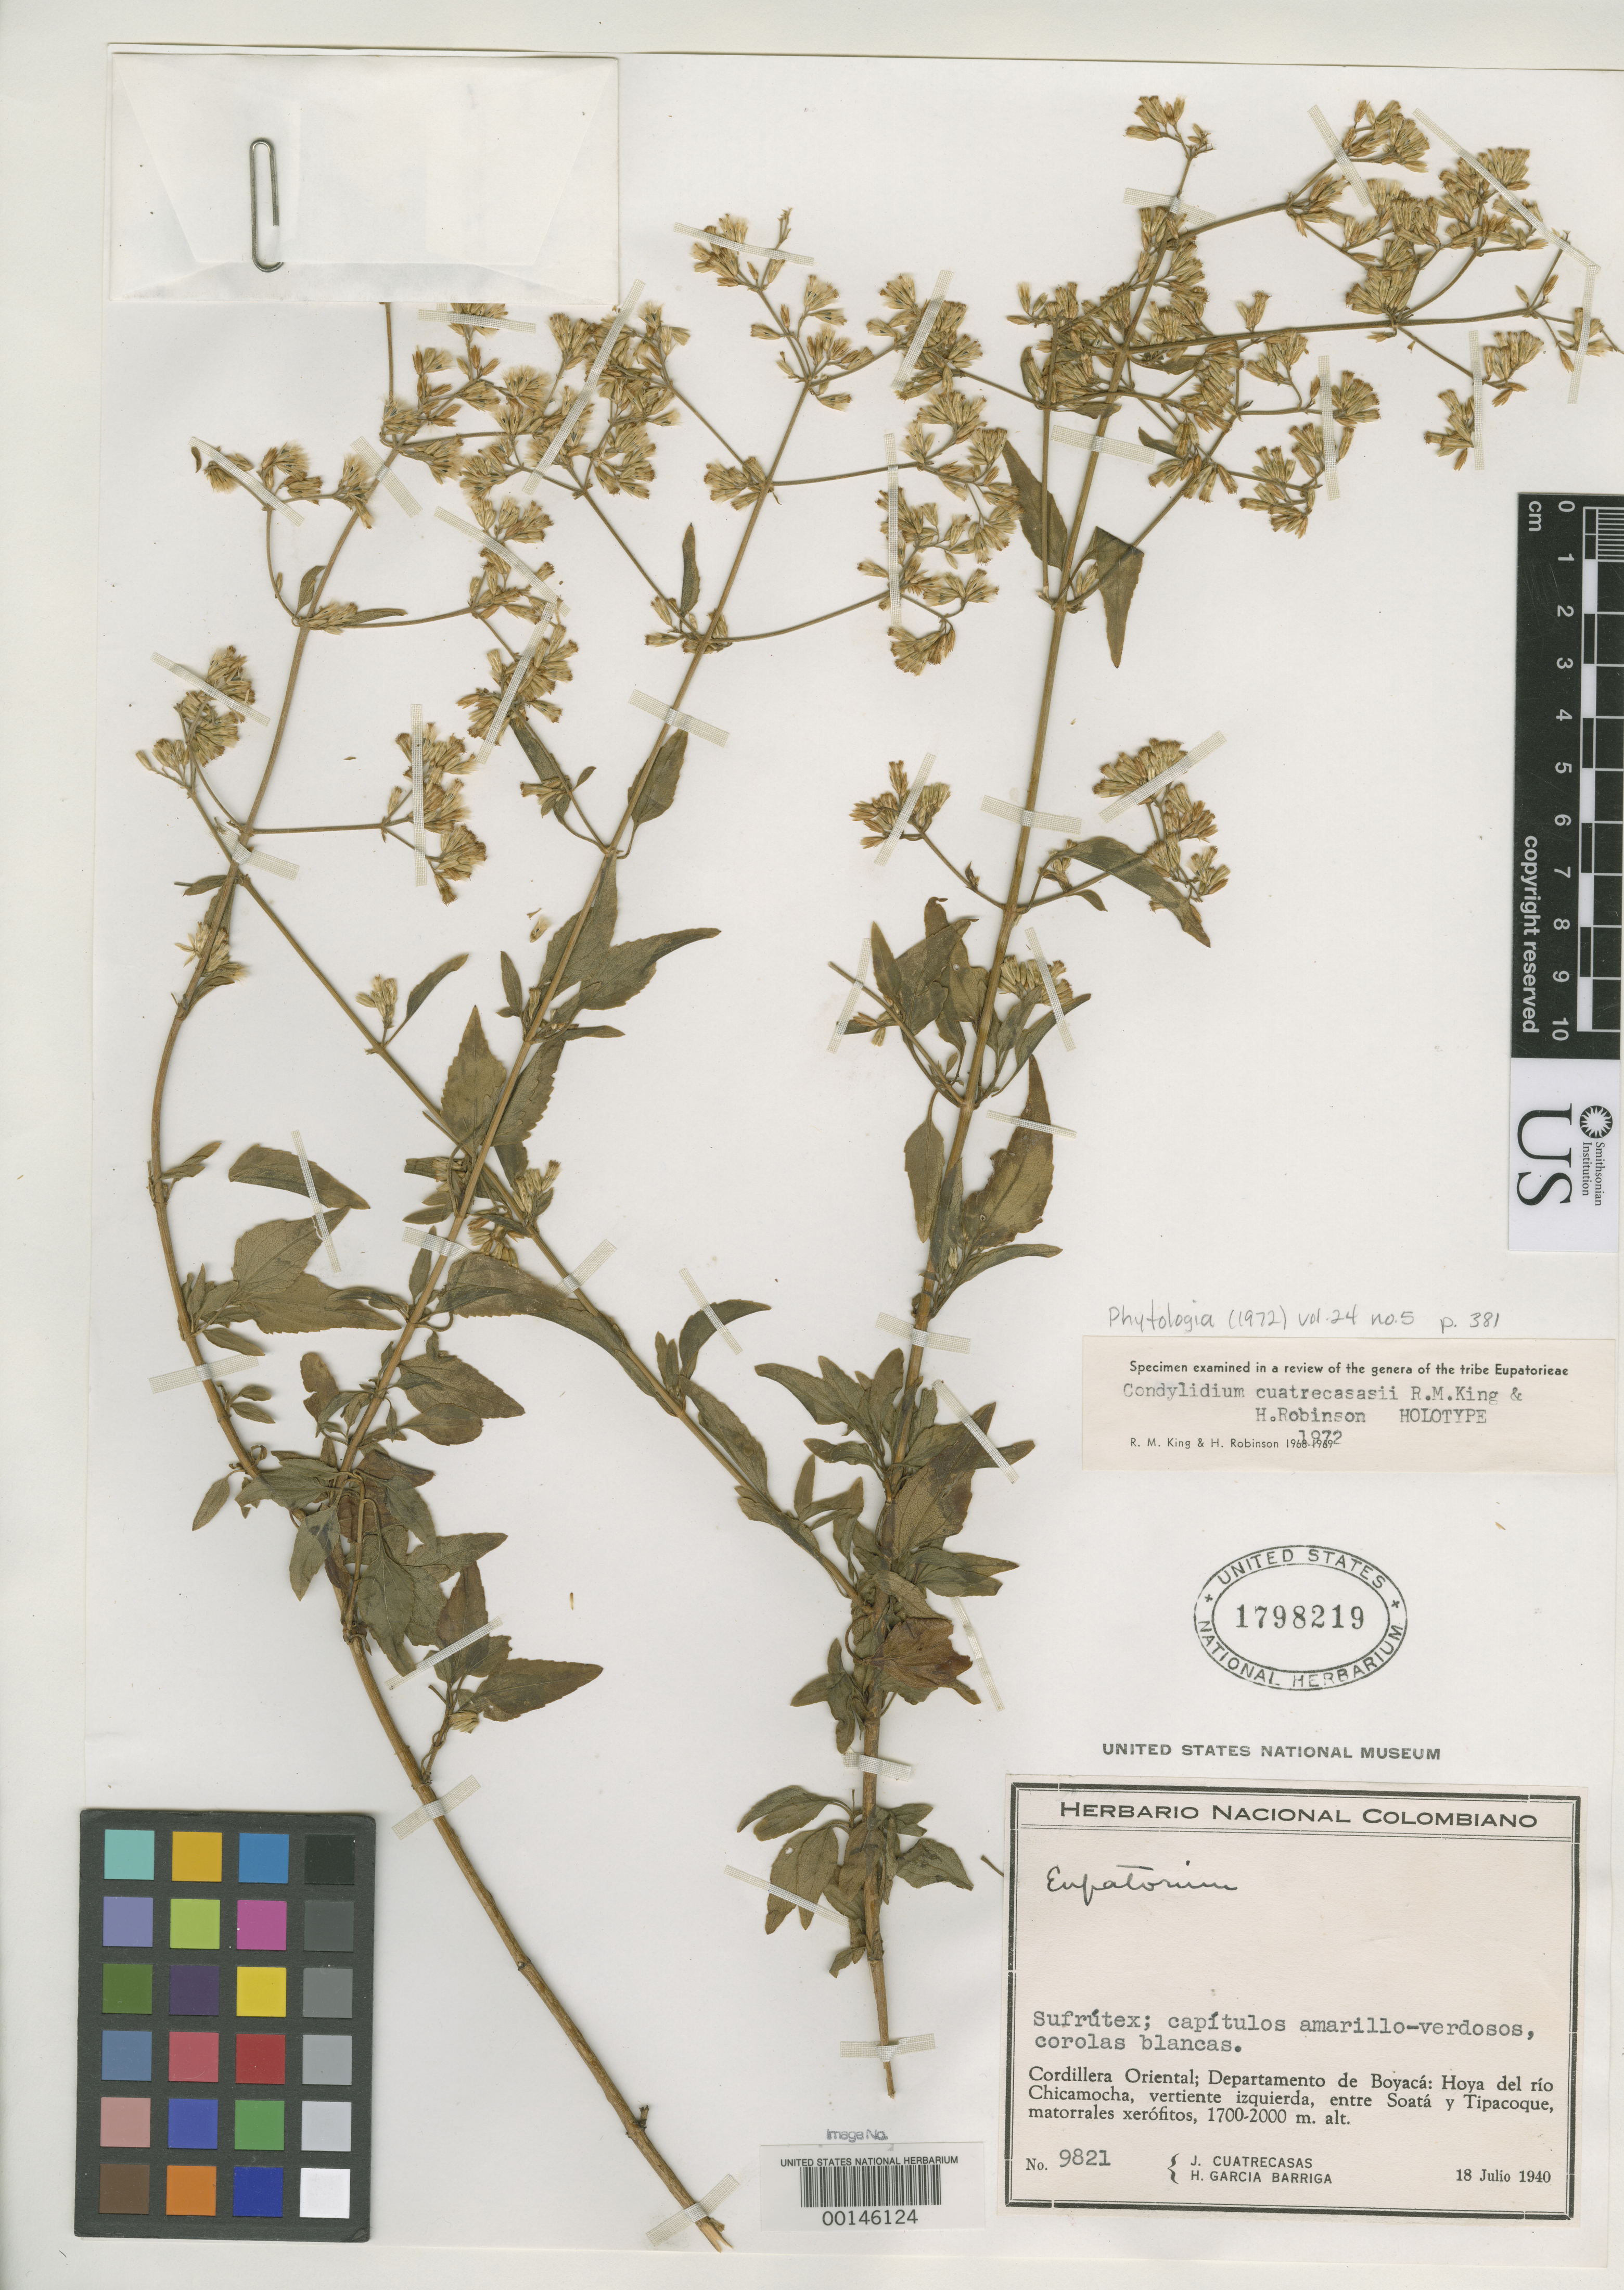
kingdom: Plantae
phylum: Tracheophyta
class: Magnoliopsida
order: Asterales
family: Asteraceae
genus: Condylidium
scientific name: Condylidium cuatrecasasii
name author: R.M. King & H. Rob.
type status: Holotype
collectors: J. Cuatrecasas & H. García Barriga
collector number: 9821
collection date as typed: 18 Jul 1940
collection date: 1940-07-18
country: Colombia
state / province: Boyacá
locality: Cordillera Oriental, Hoya del Rio Chicamocha, between Soata and Tipacoque.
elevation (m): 1700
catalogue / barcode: US 1798219